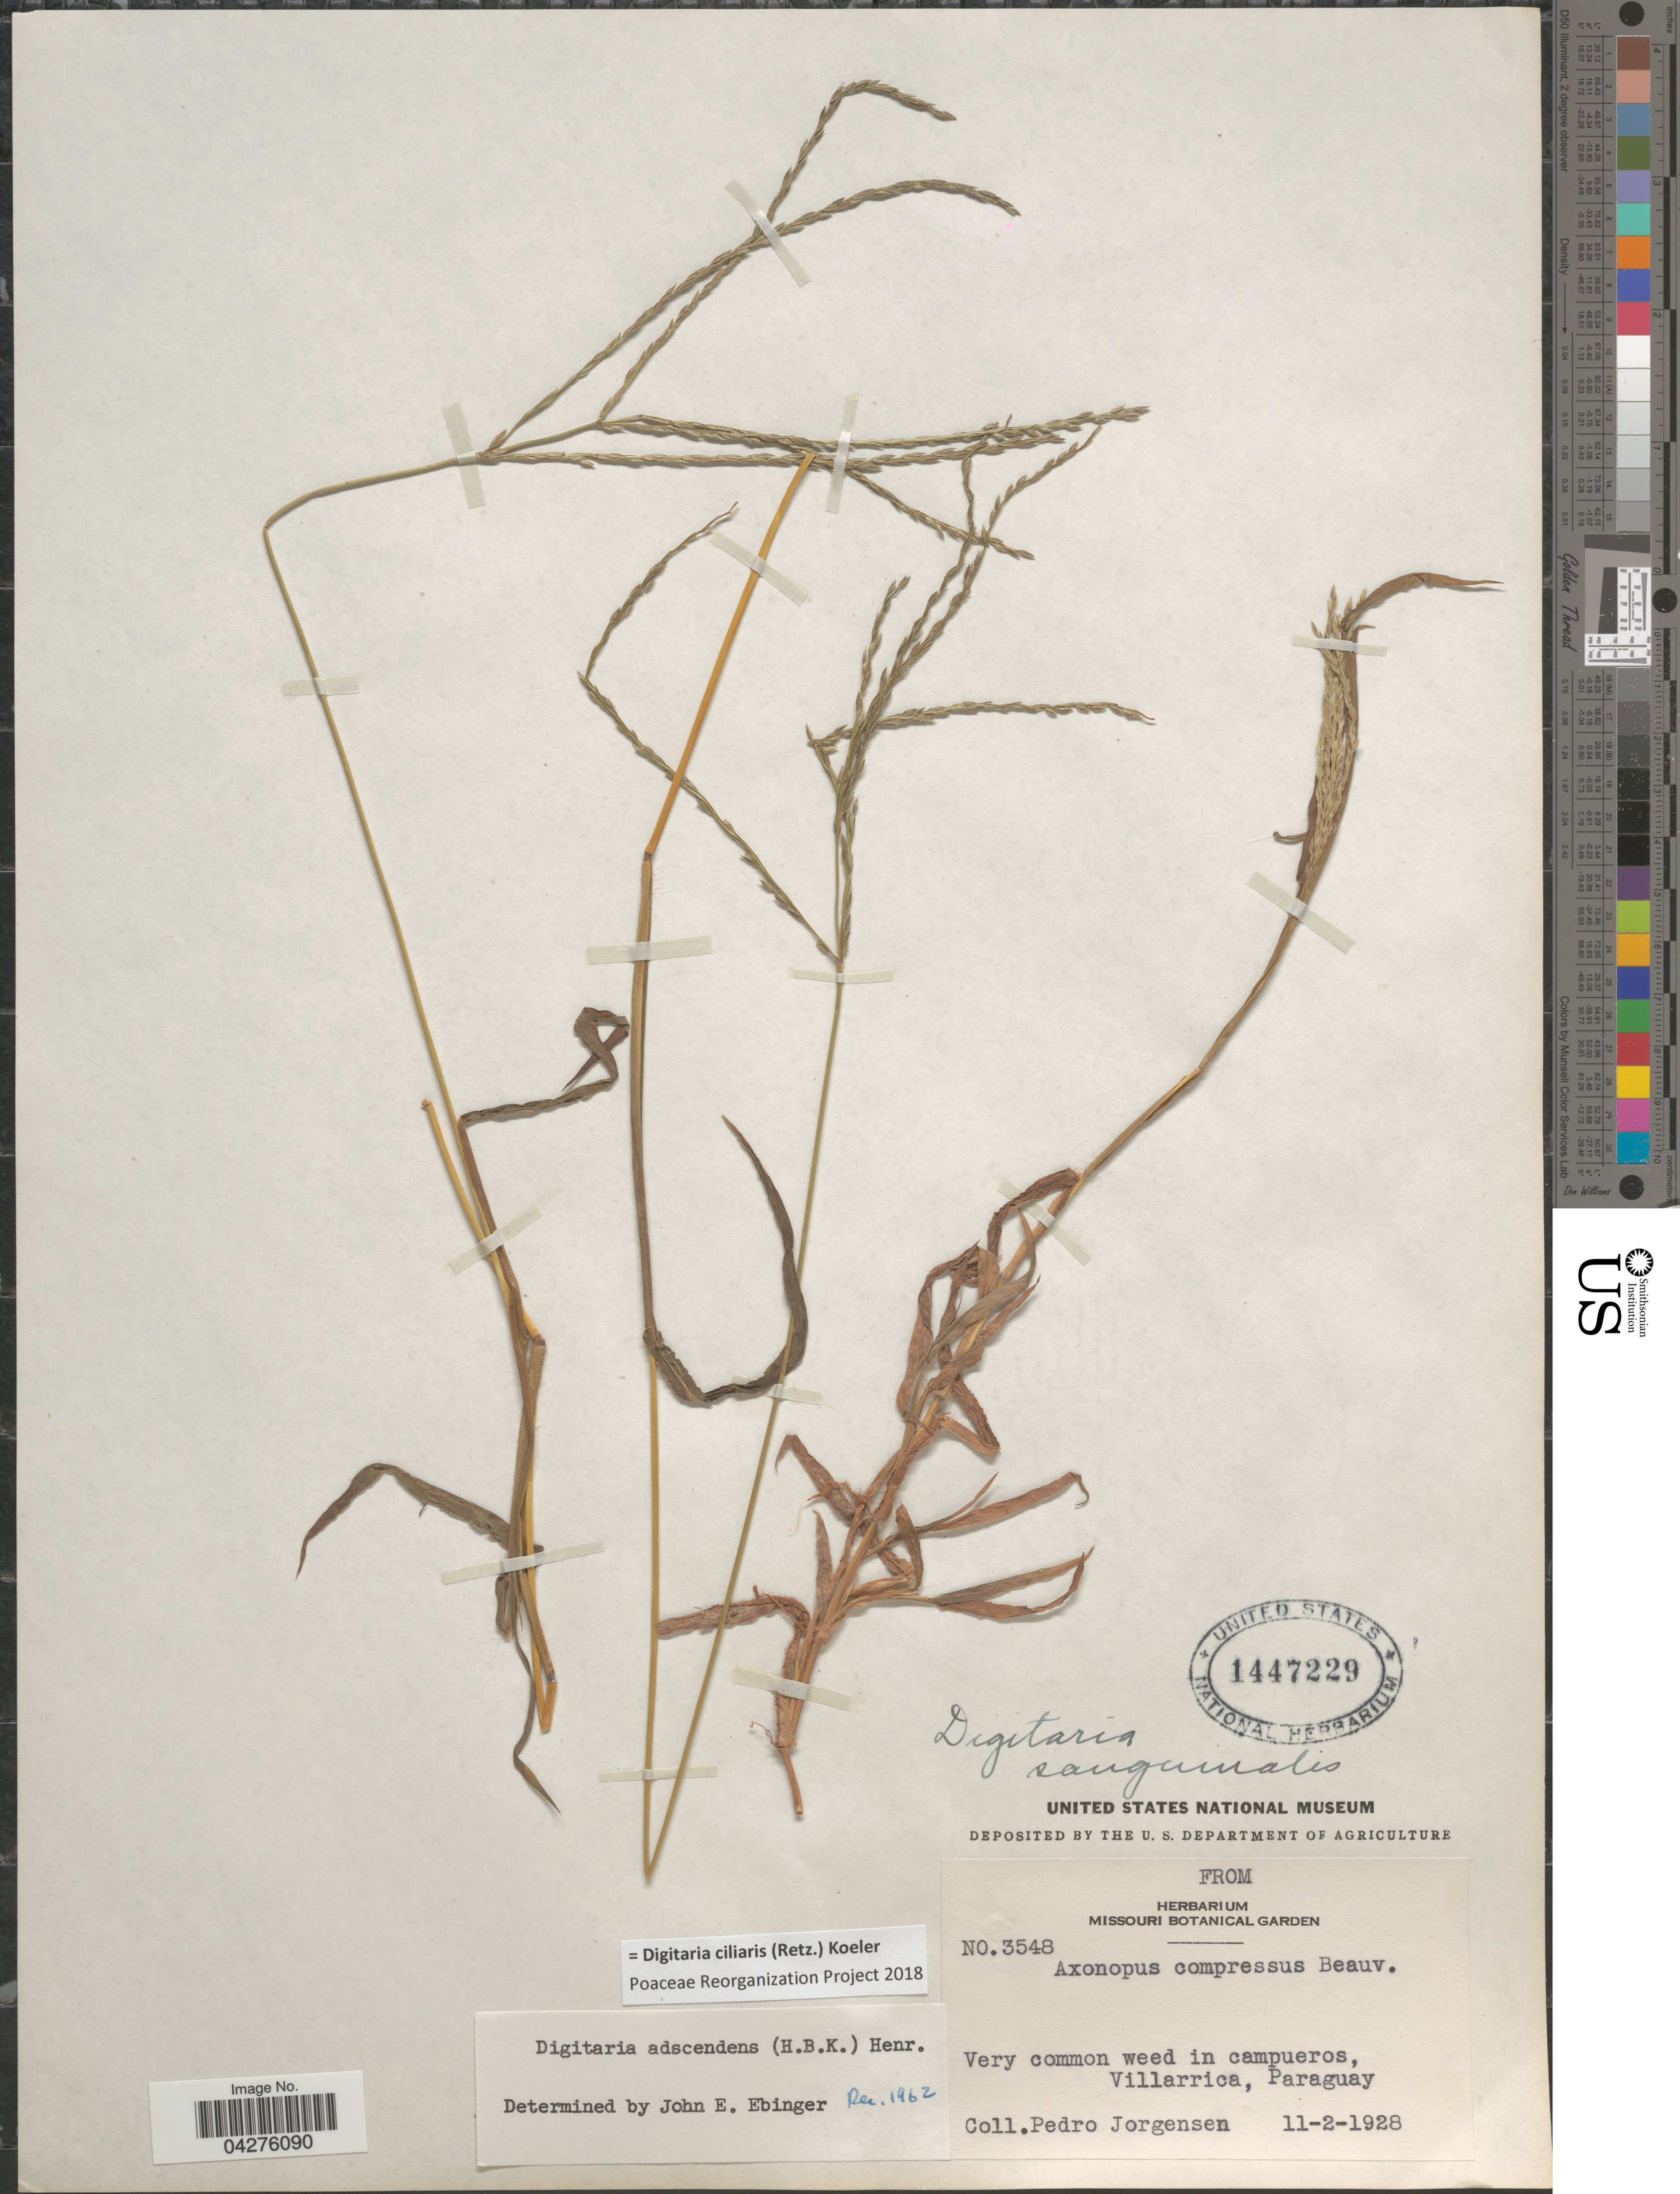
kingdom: Plantae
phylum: Tracheophyta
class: Liliopsida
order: Poales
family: Poaceae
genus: Digitaria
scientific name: Digitaria ciliaris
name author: (Retz.) Koeler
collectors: P. Jörgensen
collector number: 3548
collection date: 1928-02-11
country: Paraguay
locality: Villarrica.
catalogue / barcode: US 1447229